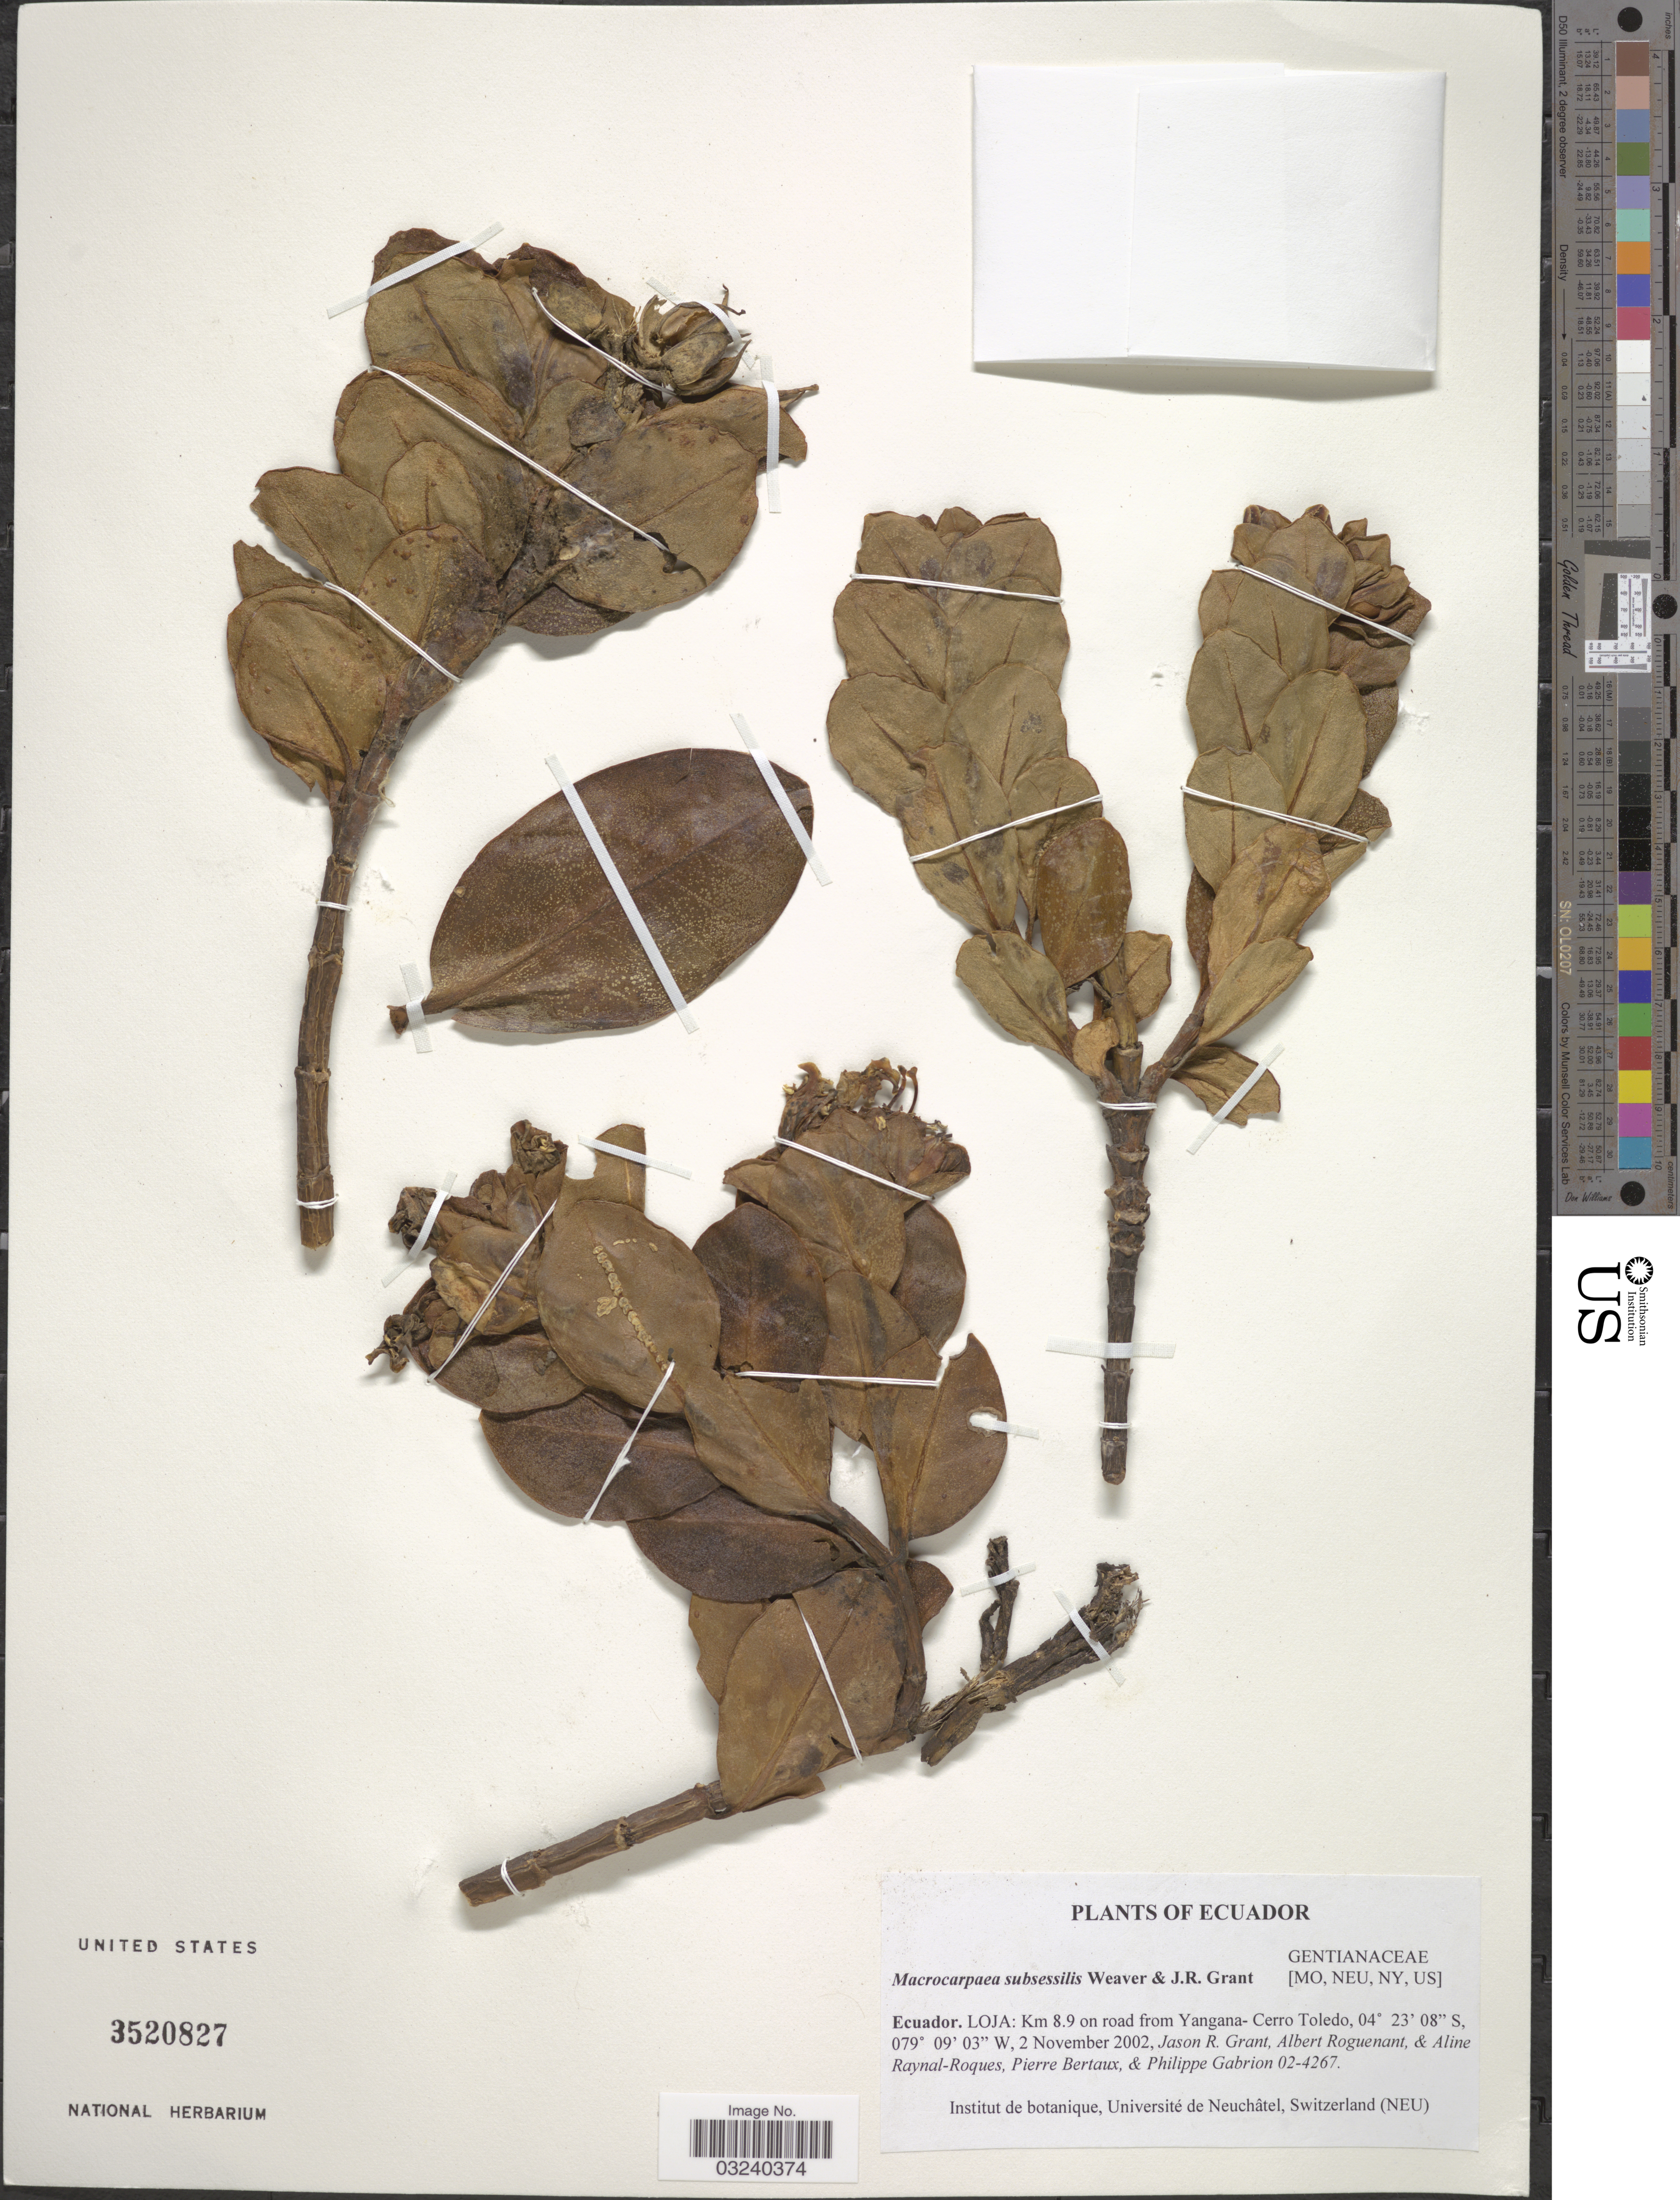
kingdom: Plantae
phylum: Tracheophyta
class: Magnoliopsida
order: Gentianales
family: Gentianaceae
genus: Macrocarpaea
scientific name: Macrocarpaea subsessilis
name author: Weaver & J.R. Grant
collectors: J. R. Grant, A. Roguenant, A. M. Raynal, P. Bertaux & P. Gabrion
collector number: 02-4267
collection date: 2002-11-02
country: Ecuador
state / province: Loja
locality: Km 8.9 on road from Yangana-Cerro Toledo.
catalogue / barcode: US 3520827